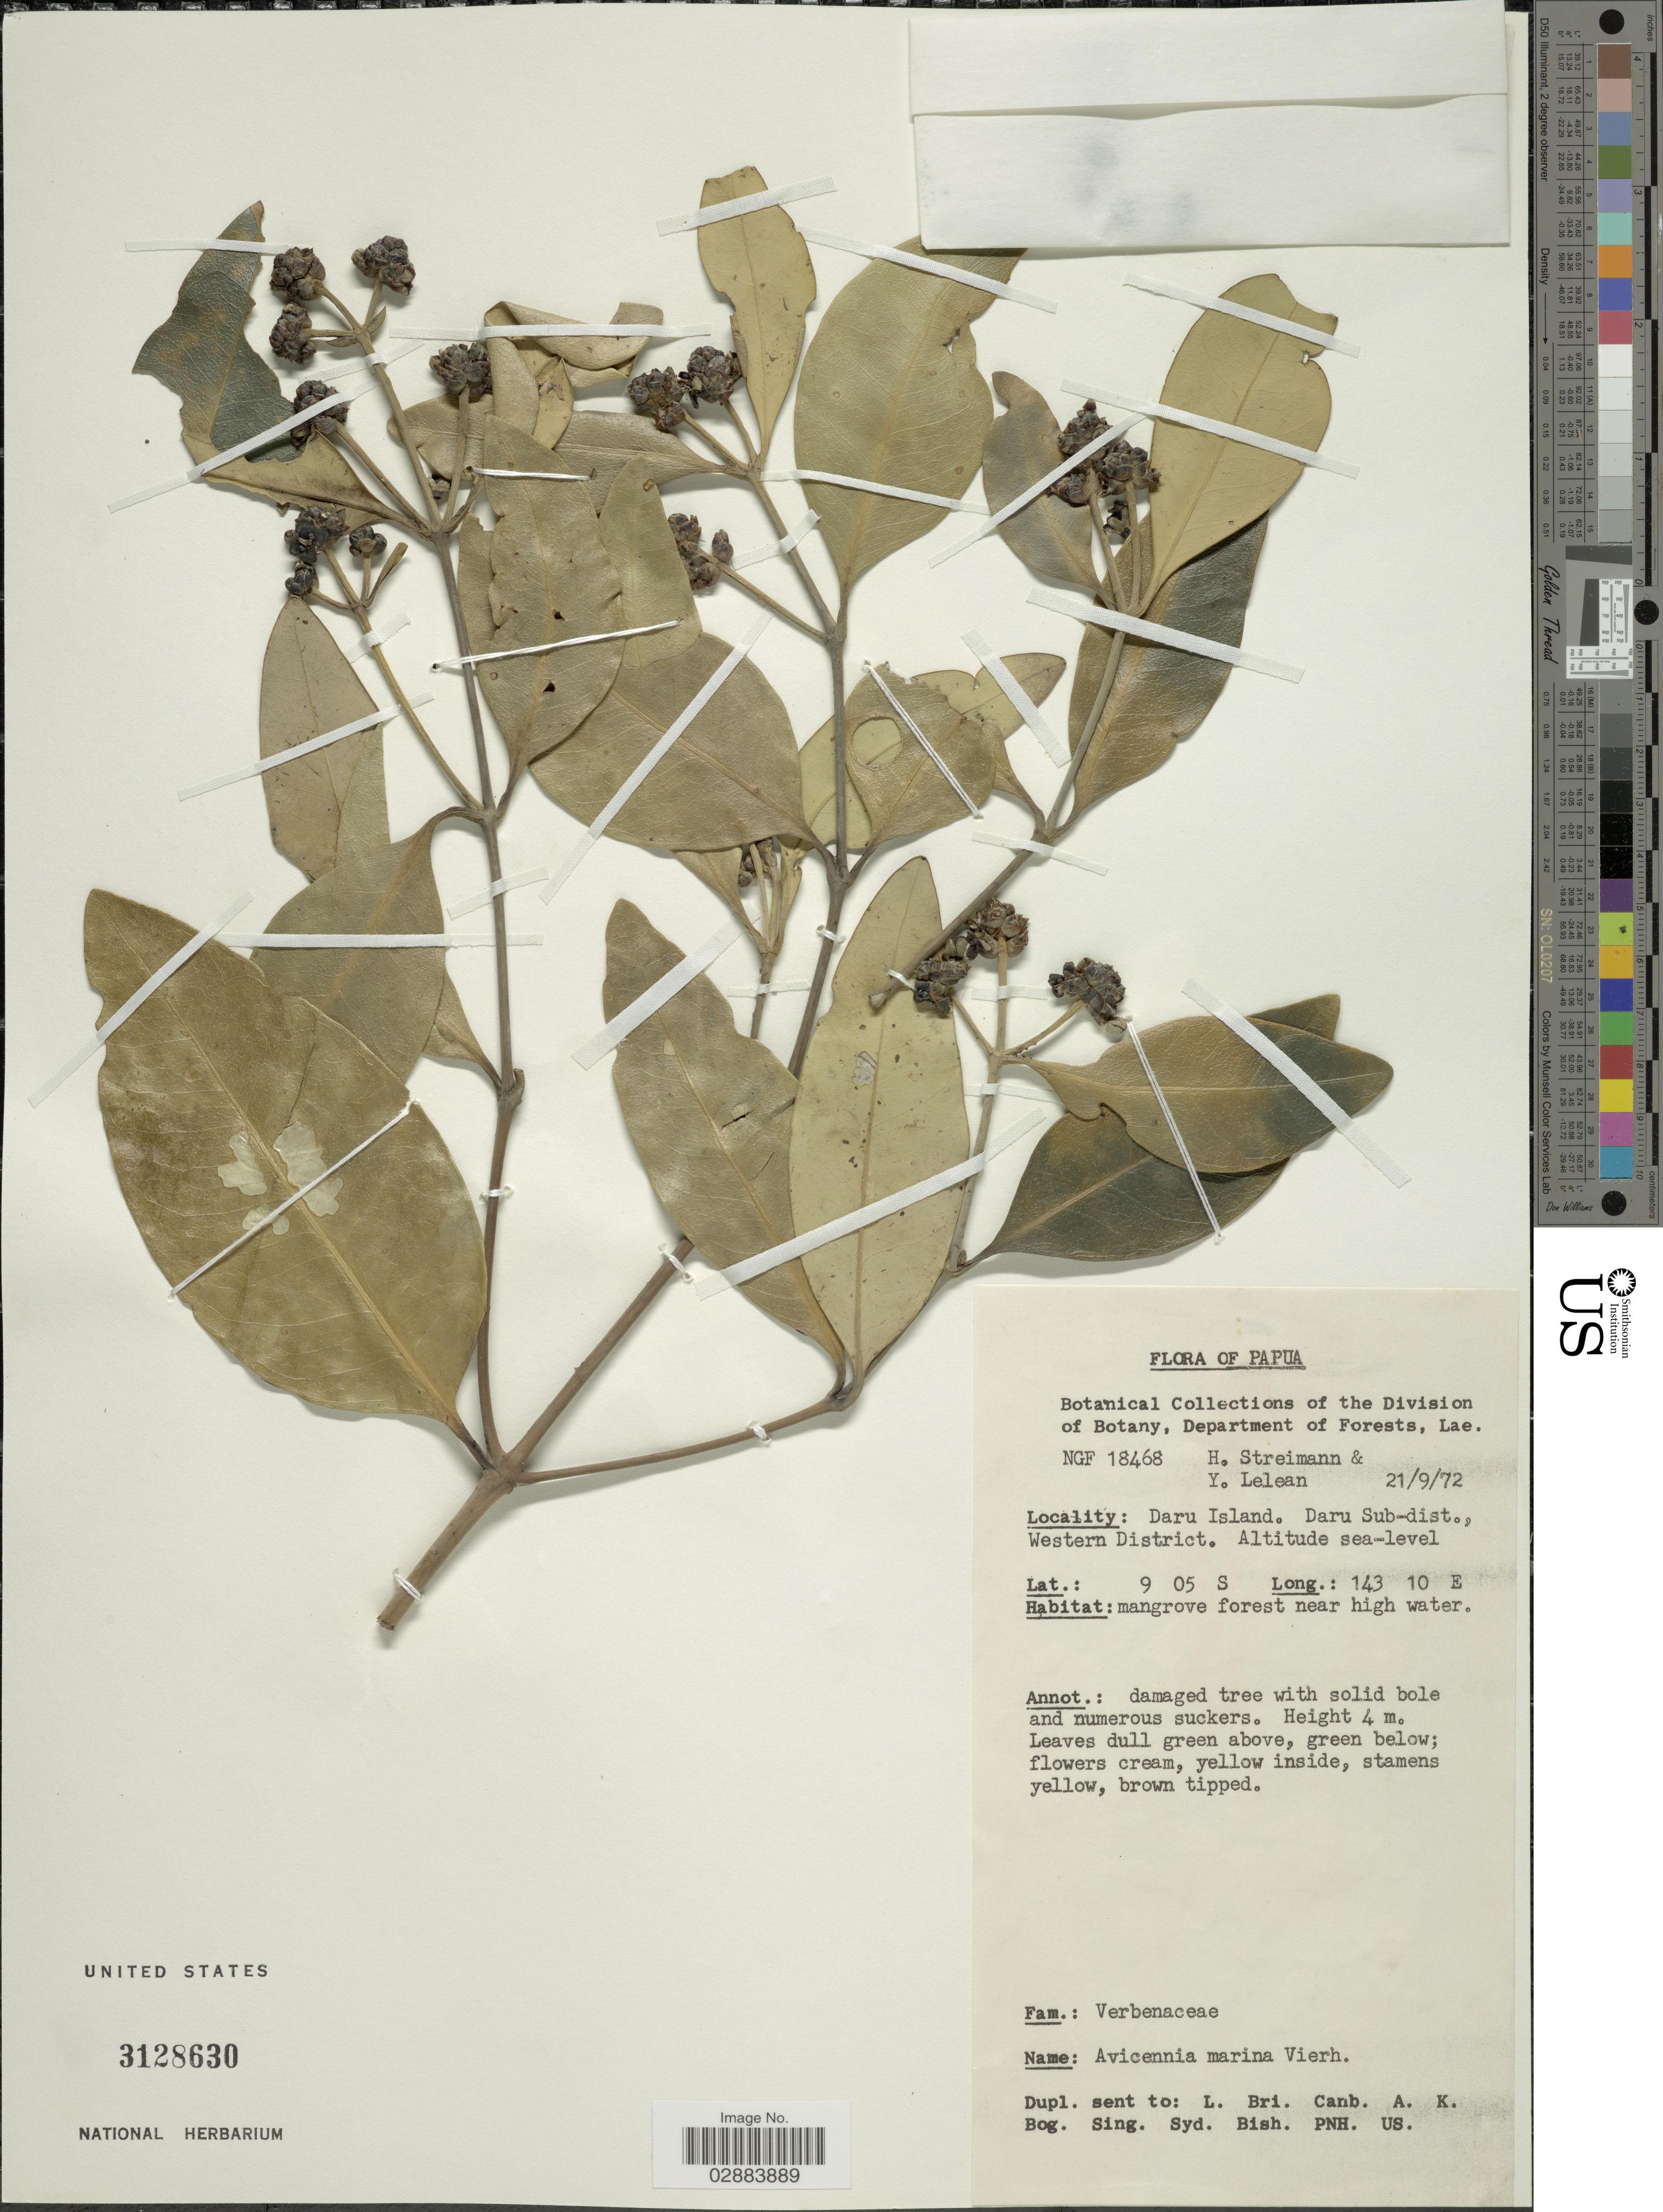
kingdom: Plantae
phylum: Tracheophyta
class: Magnoliopsida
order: Lamiales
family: Acanthaceae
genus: Avicennia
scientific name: Avicennia marina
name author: (Forssk.) Vierh.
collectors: H. Streimann & Y. Lelean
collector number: NGF 18468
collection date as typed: Transcribed d/m/y: 21/9/72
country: Papua New Guinea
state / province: Manus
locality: Papua. Daru Island. Daru Sub-dist., Western District.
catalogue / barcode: US 3128630